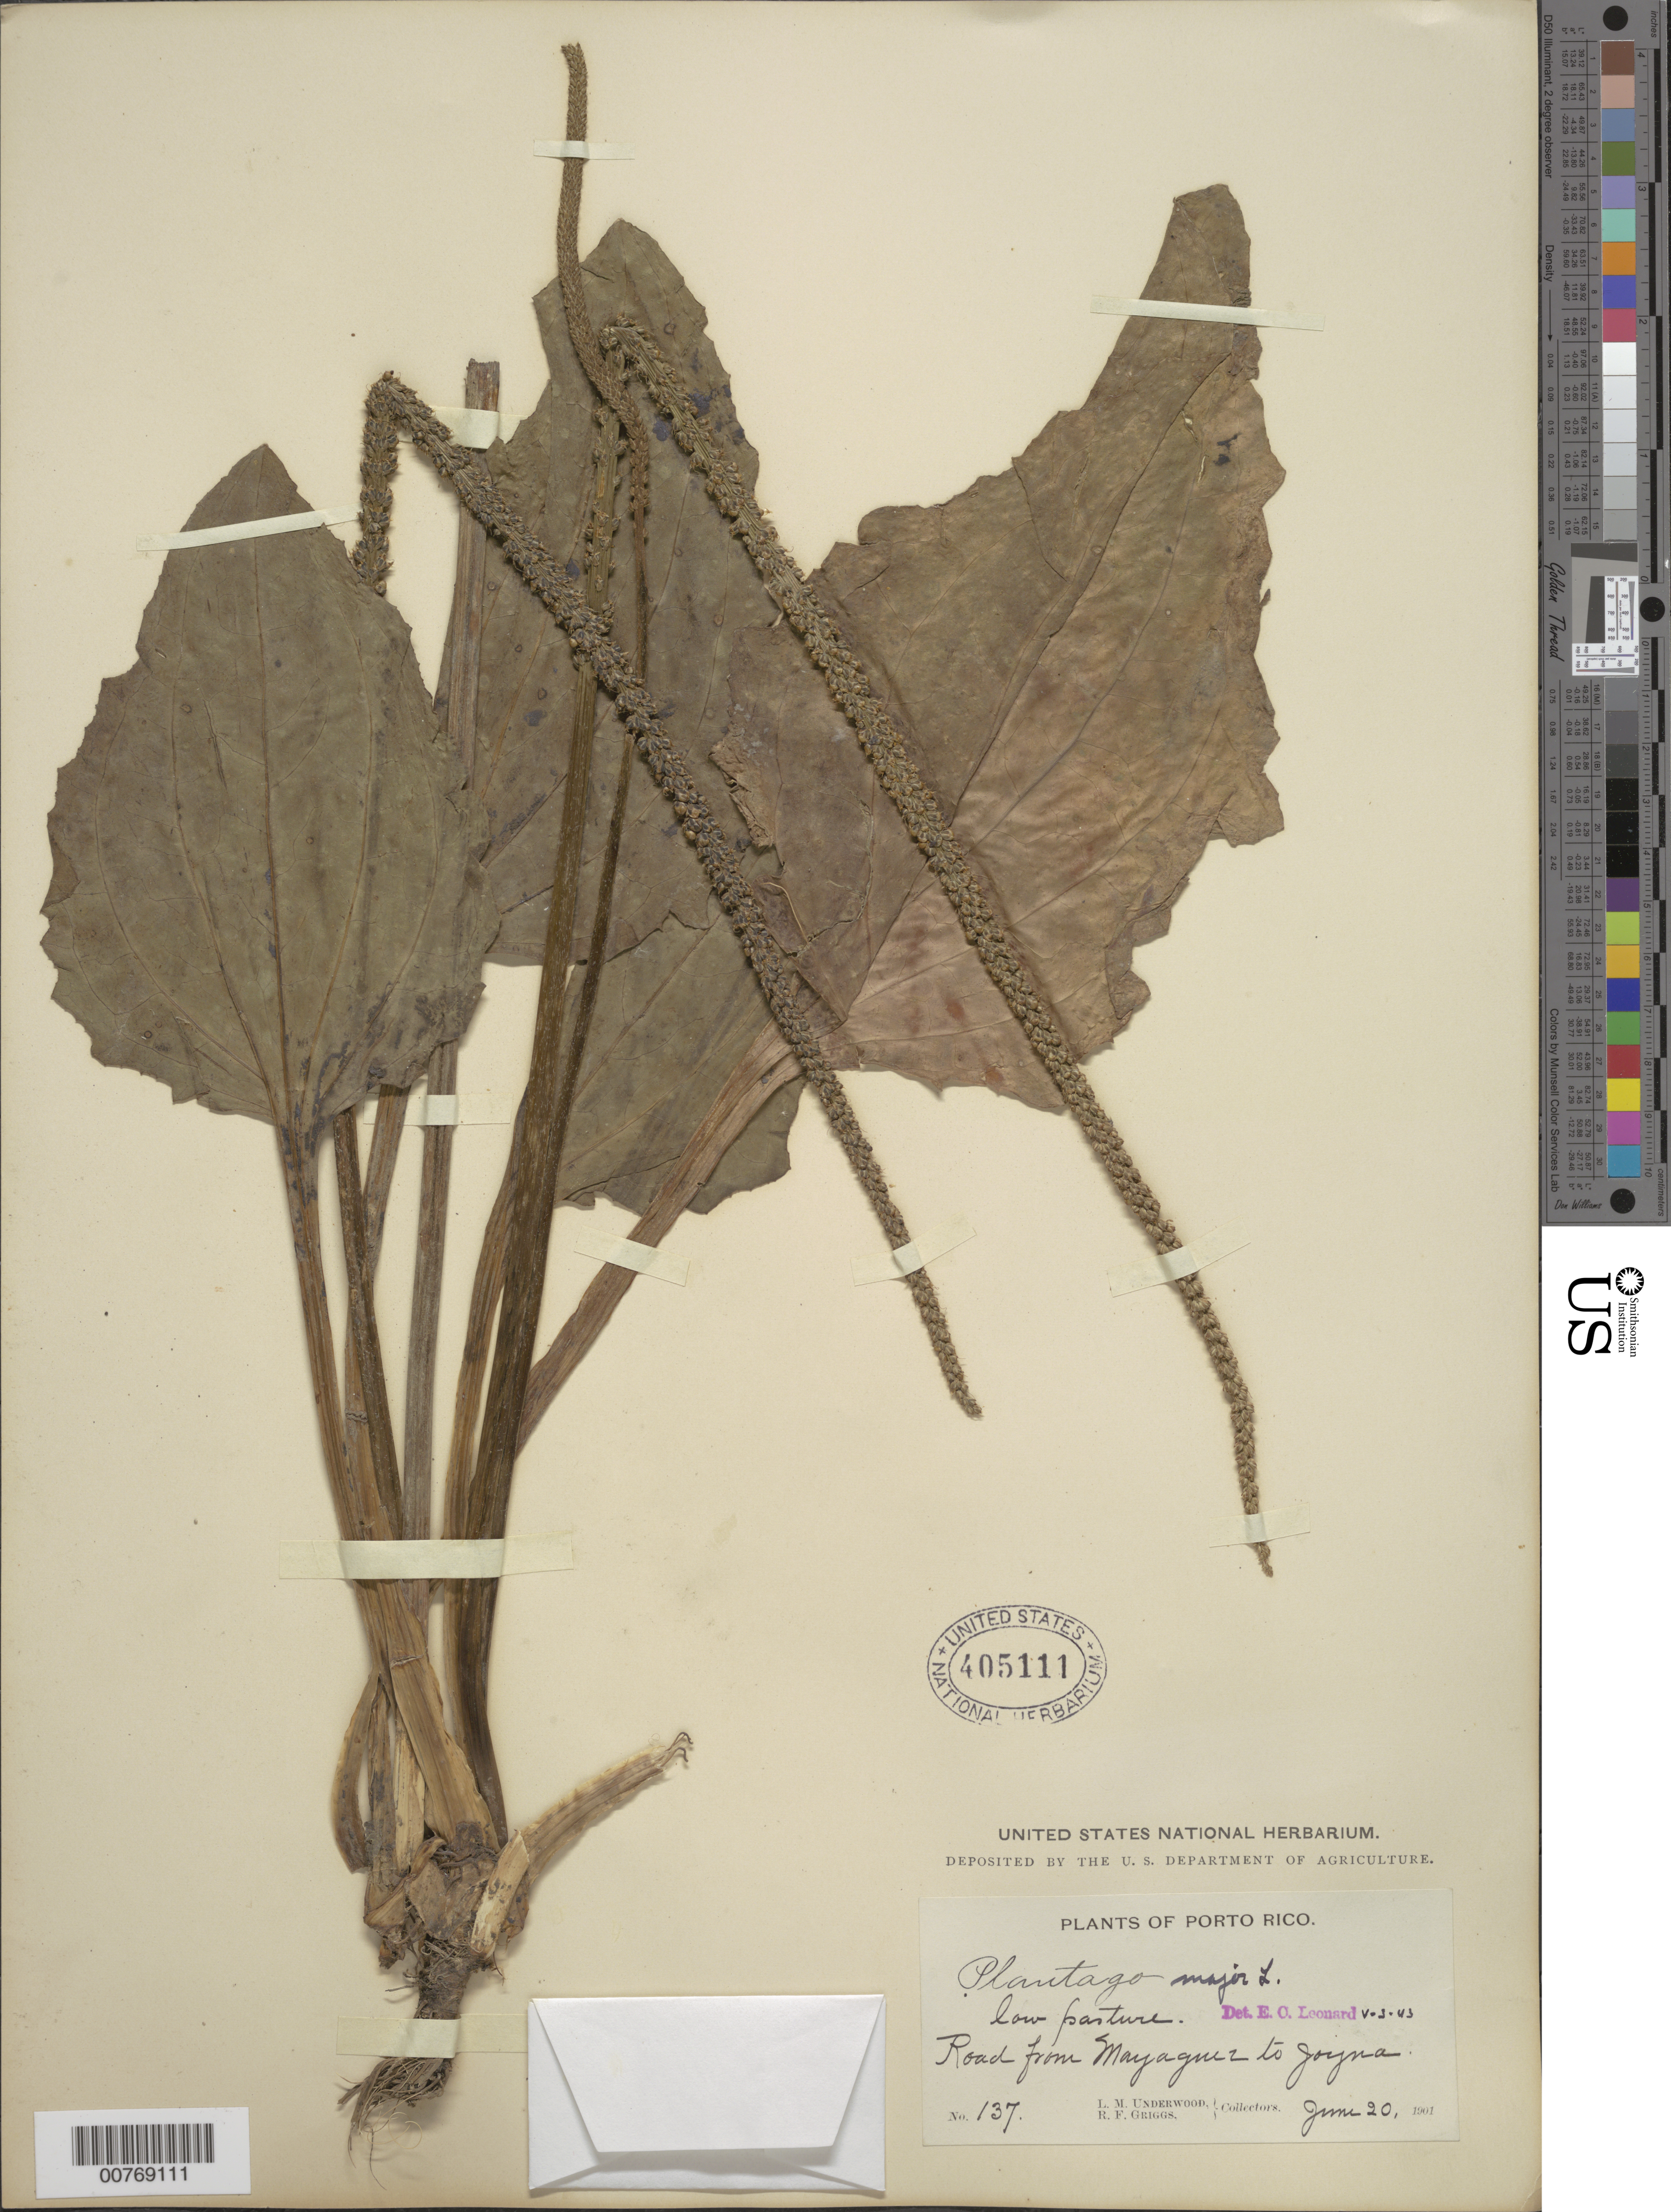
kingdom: Plantae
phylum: Tracheophyta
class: Magnoliopsida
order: Lamiales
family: Plantaginaceae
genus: Plantago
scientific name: Plantago major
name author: L.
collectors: L. M. Underwood & R. F. Griggs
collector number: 137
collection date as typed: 20 Jun 1901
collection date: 1901-06-20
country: Puerto Rico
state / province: Mayagüez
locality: Road from Mayaguez to Jayua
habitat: Low pasture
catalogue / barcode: US 405111